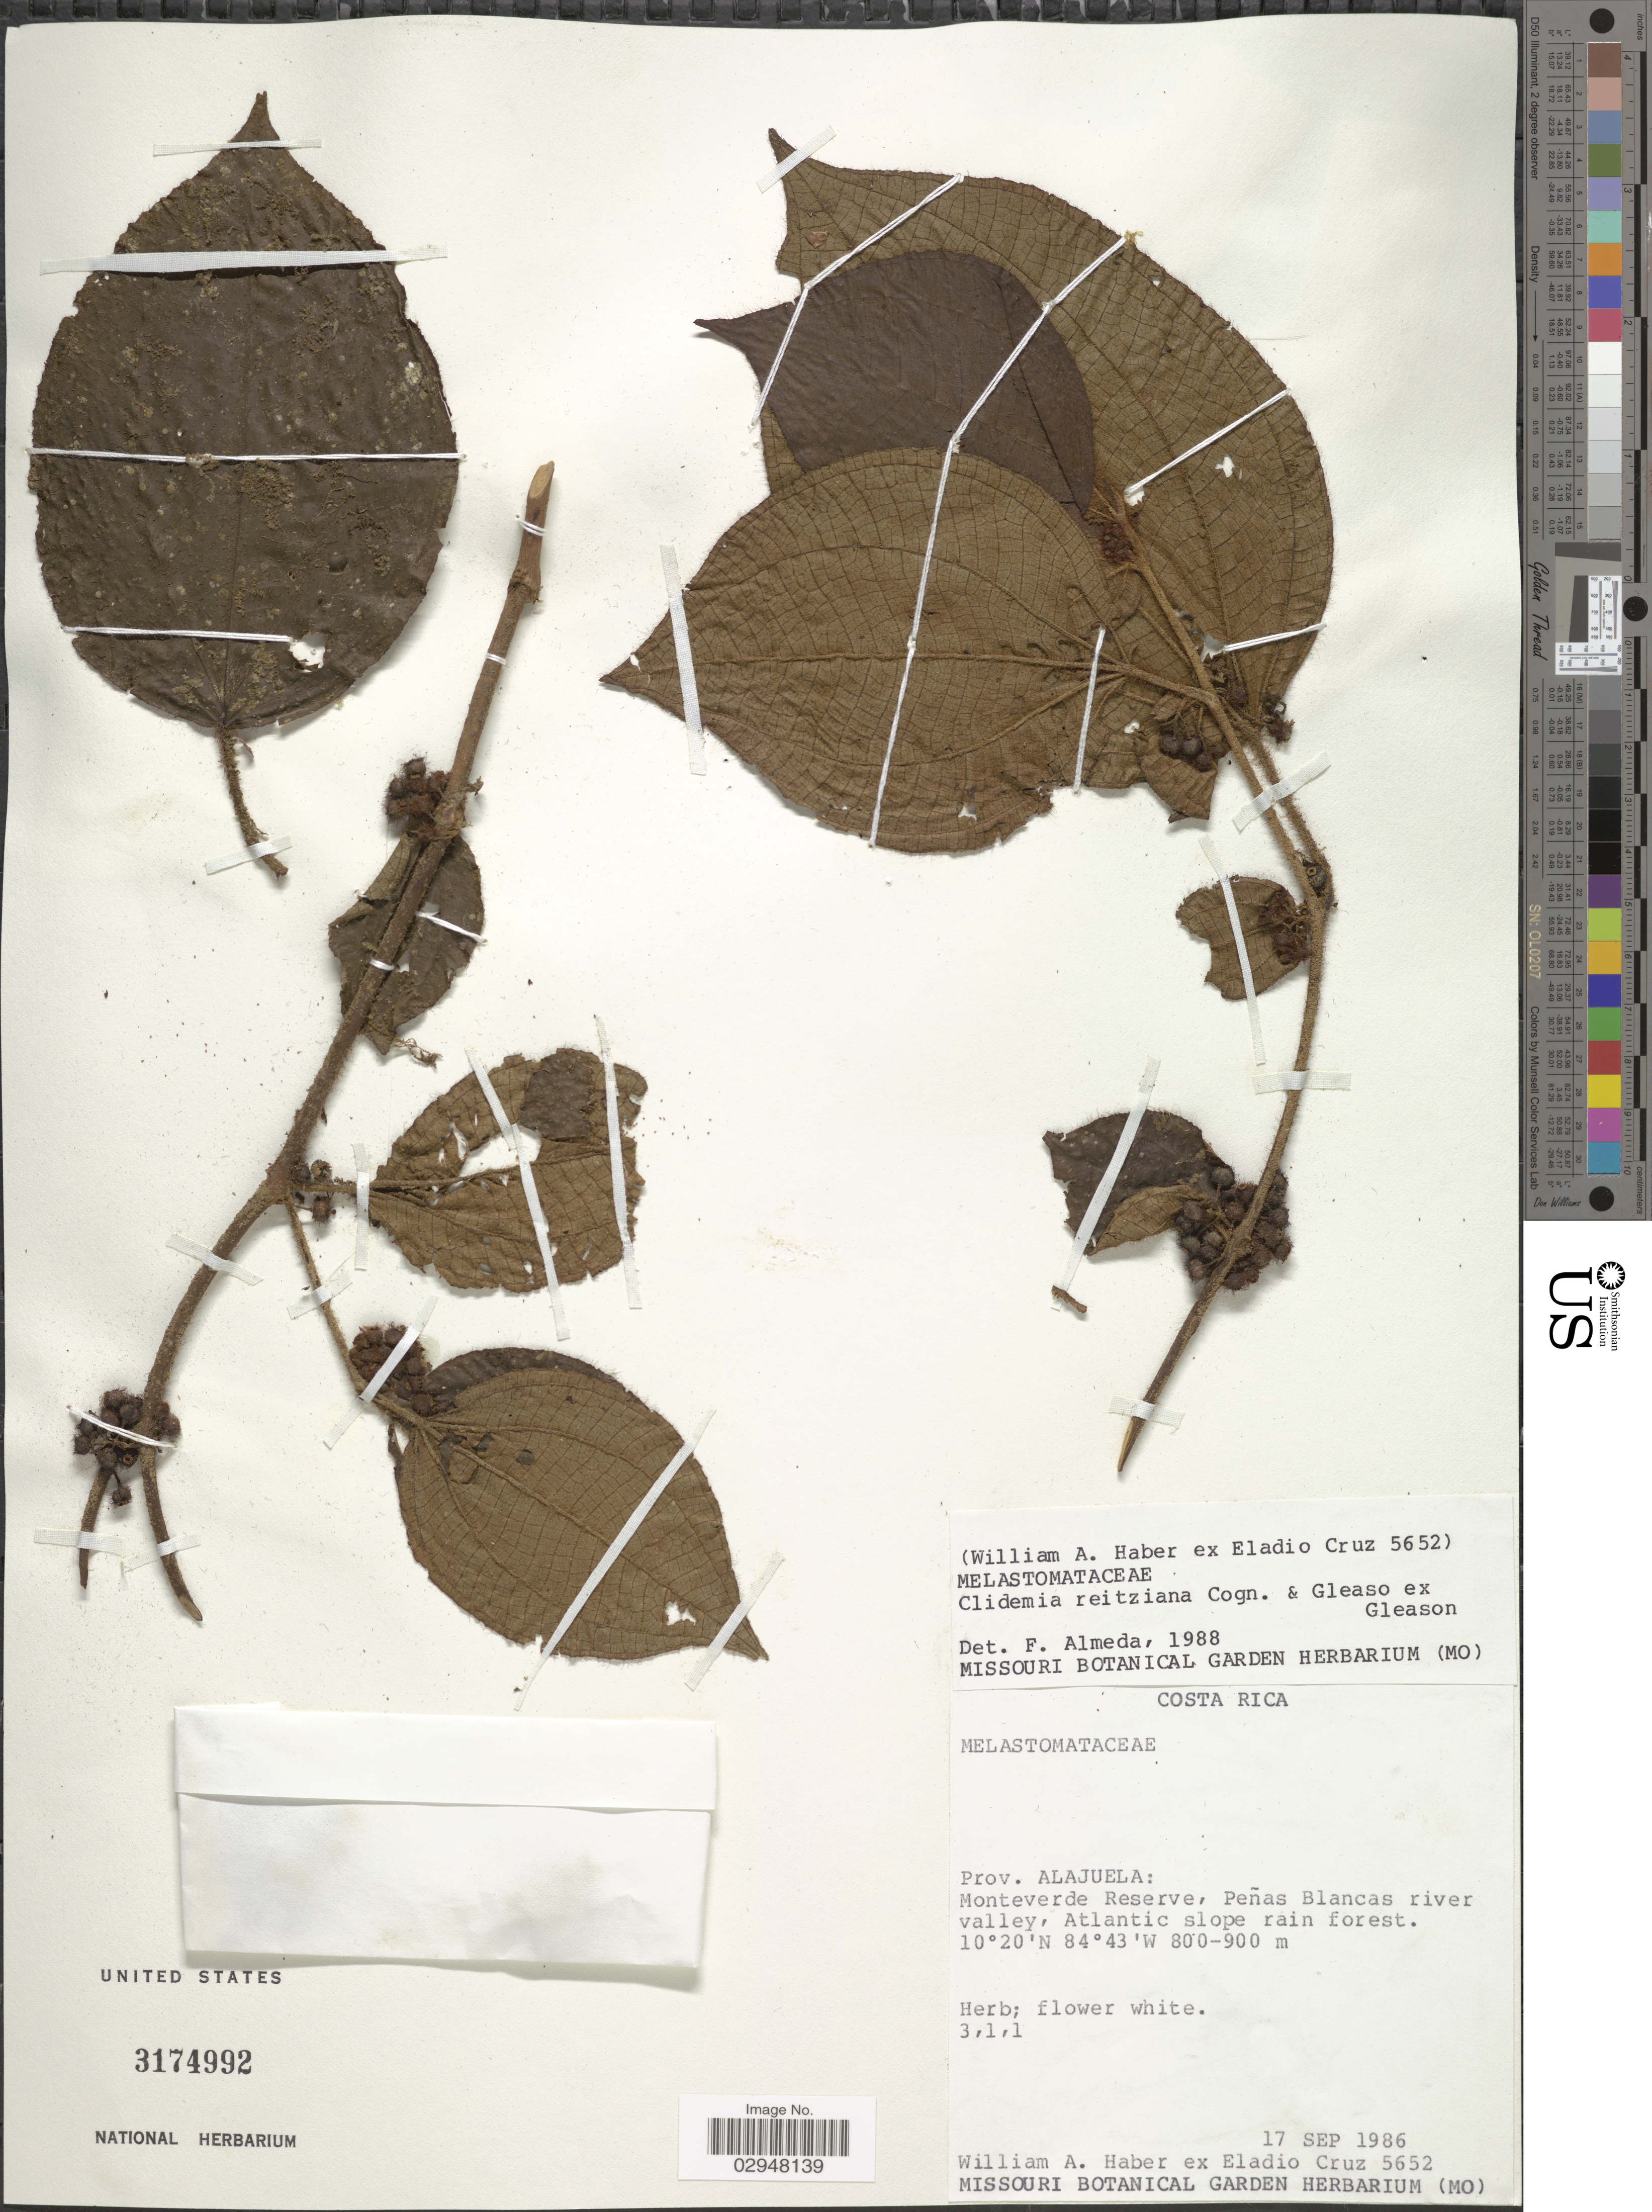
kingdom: Plantae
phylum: Tracheophyta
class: Magnoliopsida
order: Myrtales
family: Melastomataceae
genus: Clidemia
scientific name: Clidemia reitziana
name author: Cogn. & Gleason in Gleason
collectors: W. A. Haber & E. Cruz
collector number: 5652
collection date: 1986-09-17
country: Costa Rica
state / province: Alajuela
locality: Monteverde Reserve, Peñas Blancas river valley, Atlantic slope rain forest.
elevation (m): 800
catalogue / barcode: US 3174992